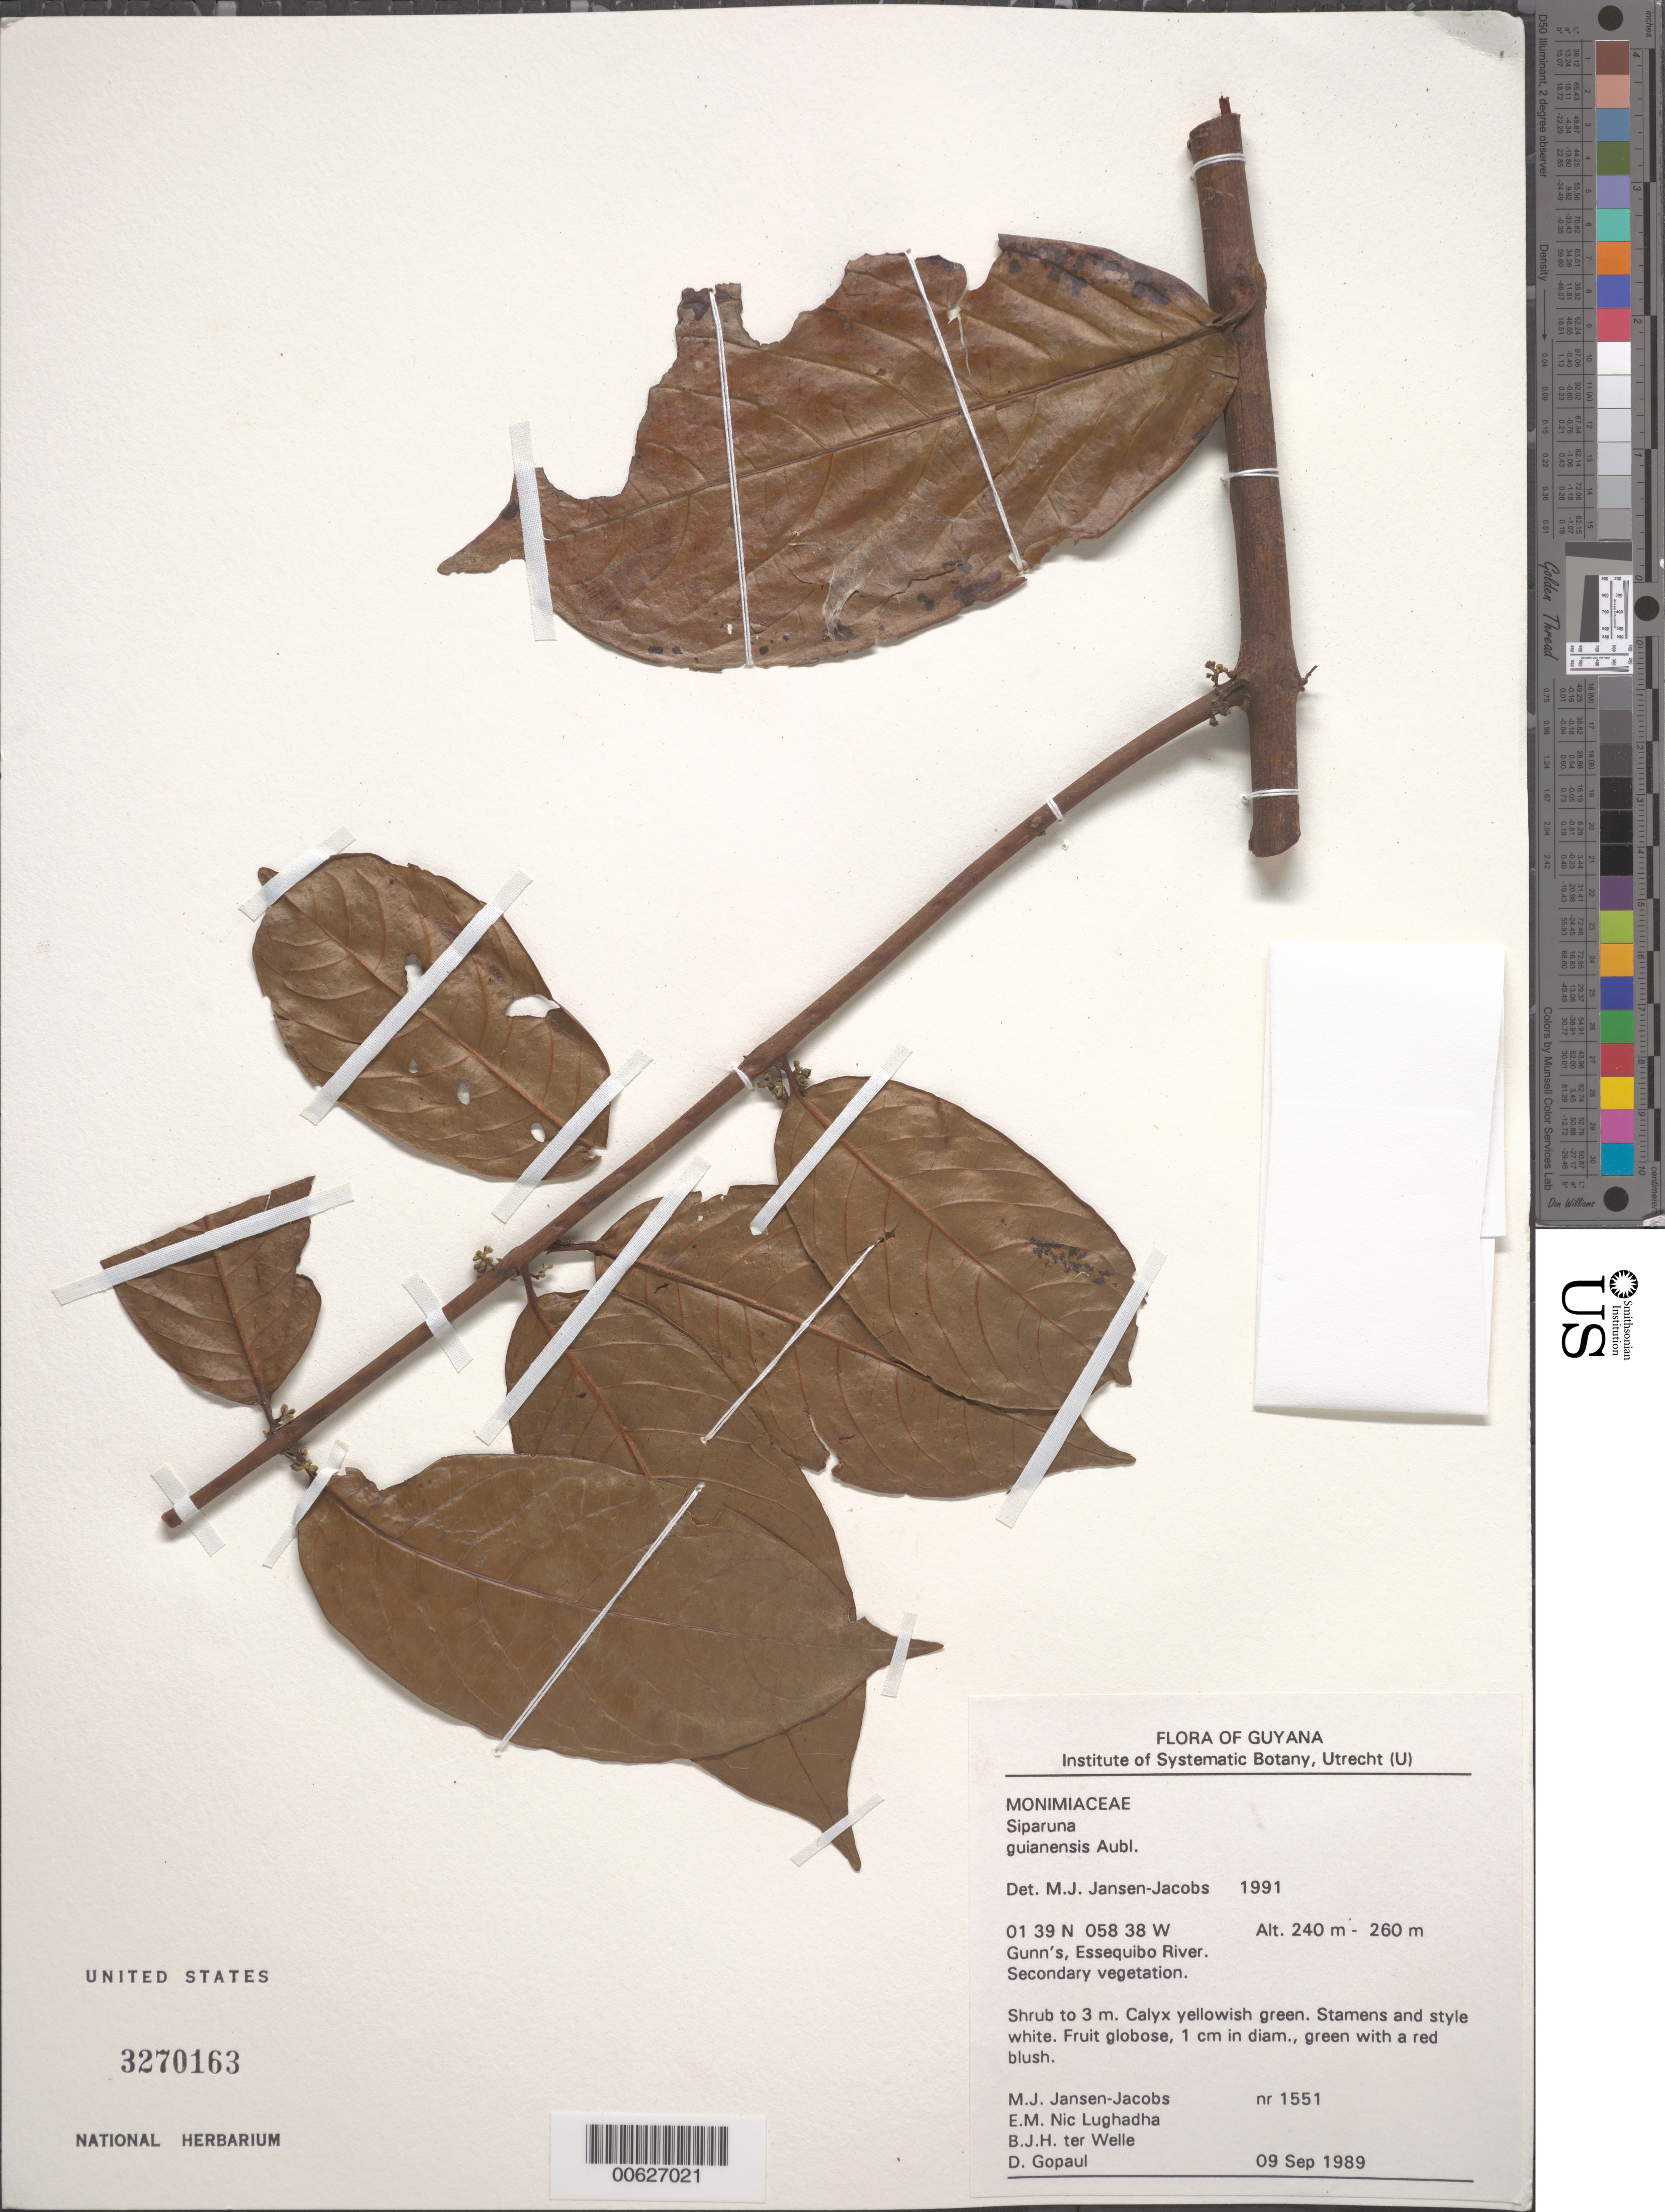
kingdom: Plantae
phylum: Tracheophyta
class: Magnoliopsida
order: Laurales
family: Siparunaceae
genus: Siparuna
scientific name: Siparuna guianensis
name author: Aubl.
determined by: Jansen-Jacobs, M. J., (U), Nationaal Herbarium Nederland, Utrecht University branch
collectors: M. J. Jansen-Jacobs, E. Nic Lughadha, B. Welle & D. Gopaul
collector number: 1551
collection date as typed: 9-Sep-89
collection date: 1989-09-09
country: Guyana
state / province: U. Takutu-U. Essequibo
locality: Gunn's, Essequibo River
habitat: Secondary vegetation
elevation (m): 240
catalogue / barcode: US 3270163